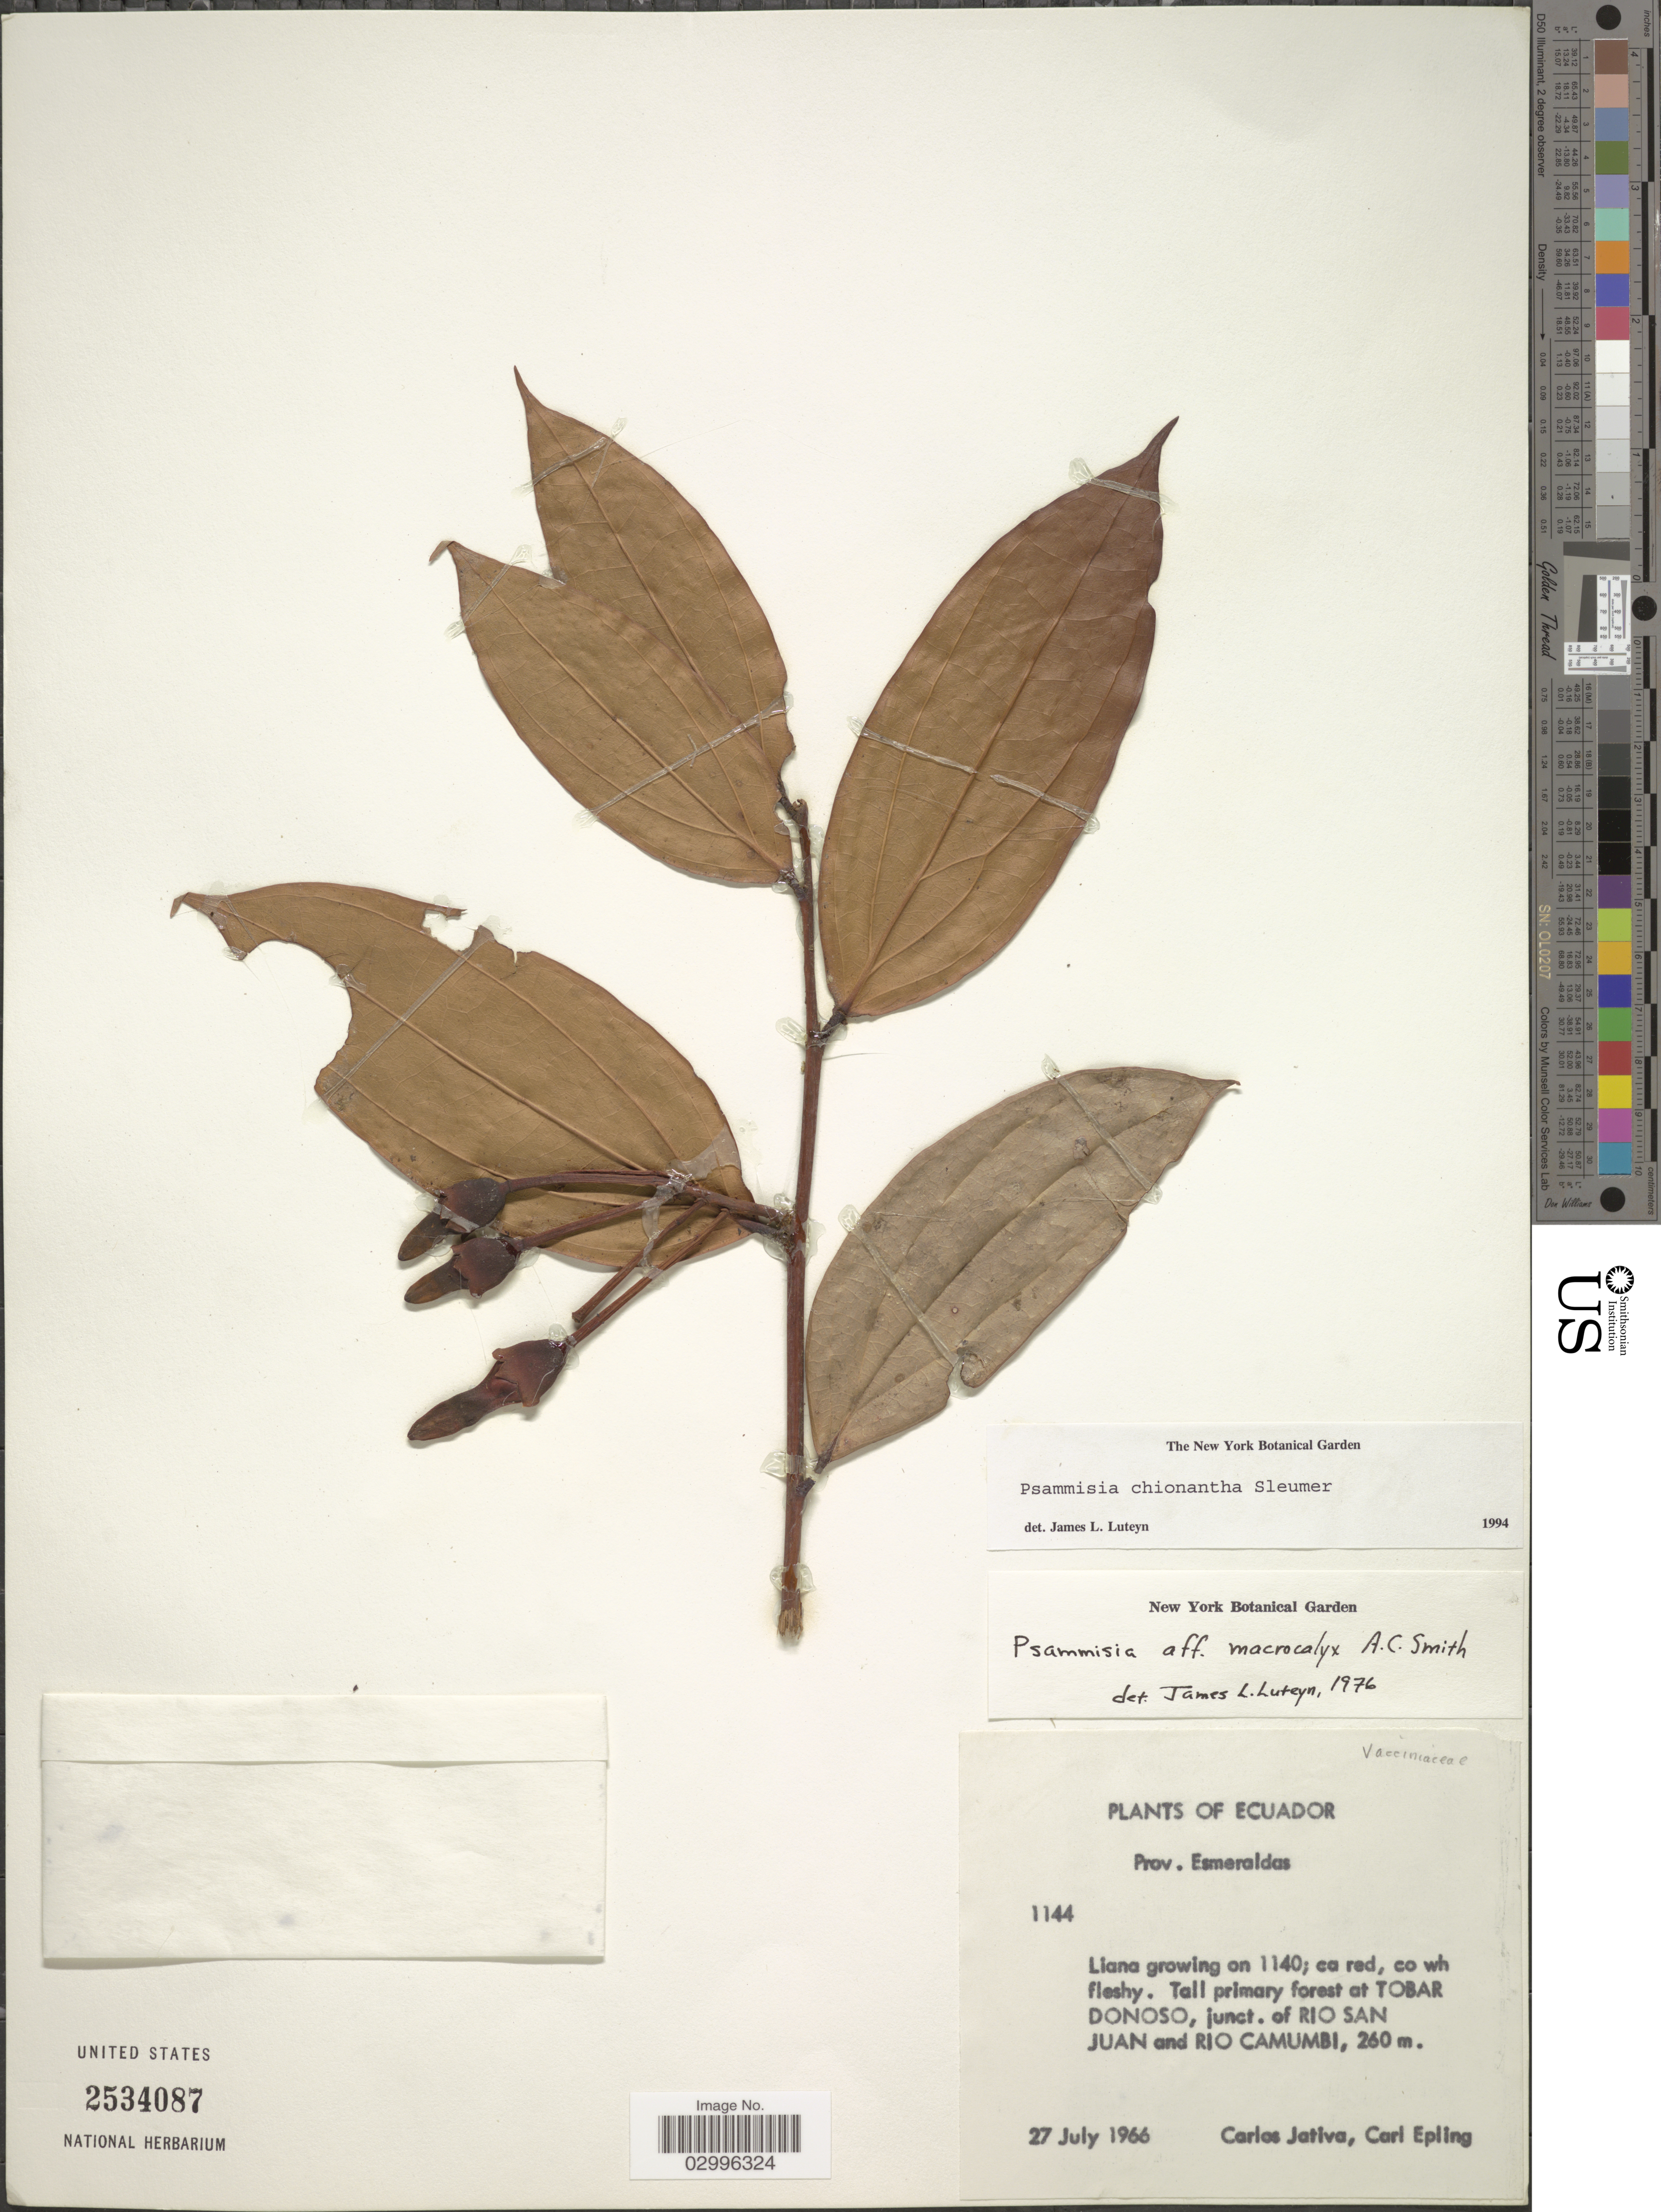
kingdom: Plantae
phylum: Tracheophyta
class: Magnoliopsida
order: Ericales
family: Ericaceae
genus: Psammisia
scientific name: Psammisia chionantha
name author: Sleumer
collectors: C. D. Játiva & C. C. Epling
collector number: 1144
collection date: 1966-07-27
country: Ecuador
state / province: Esmeraldas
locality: Tall primary forest at Tobar Donoso, junct. of Rio San Juan and Rio Camumbi.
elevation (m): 260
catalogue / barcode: US 2534087